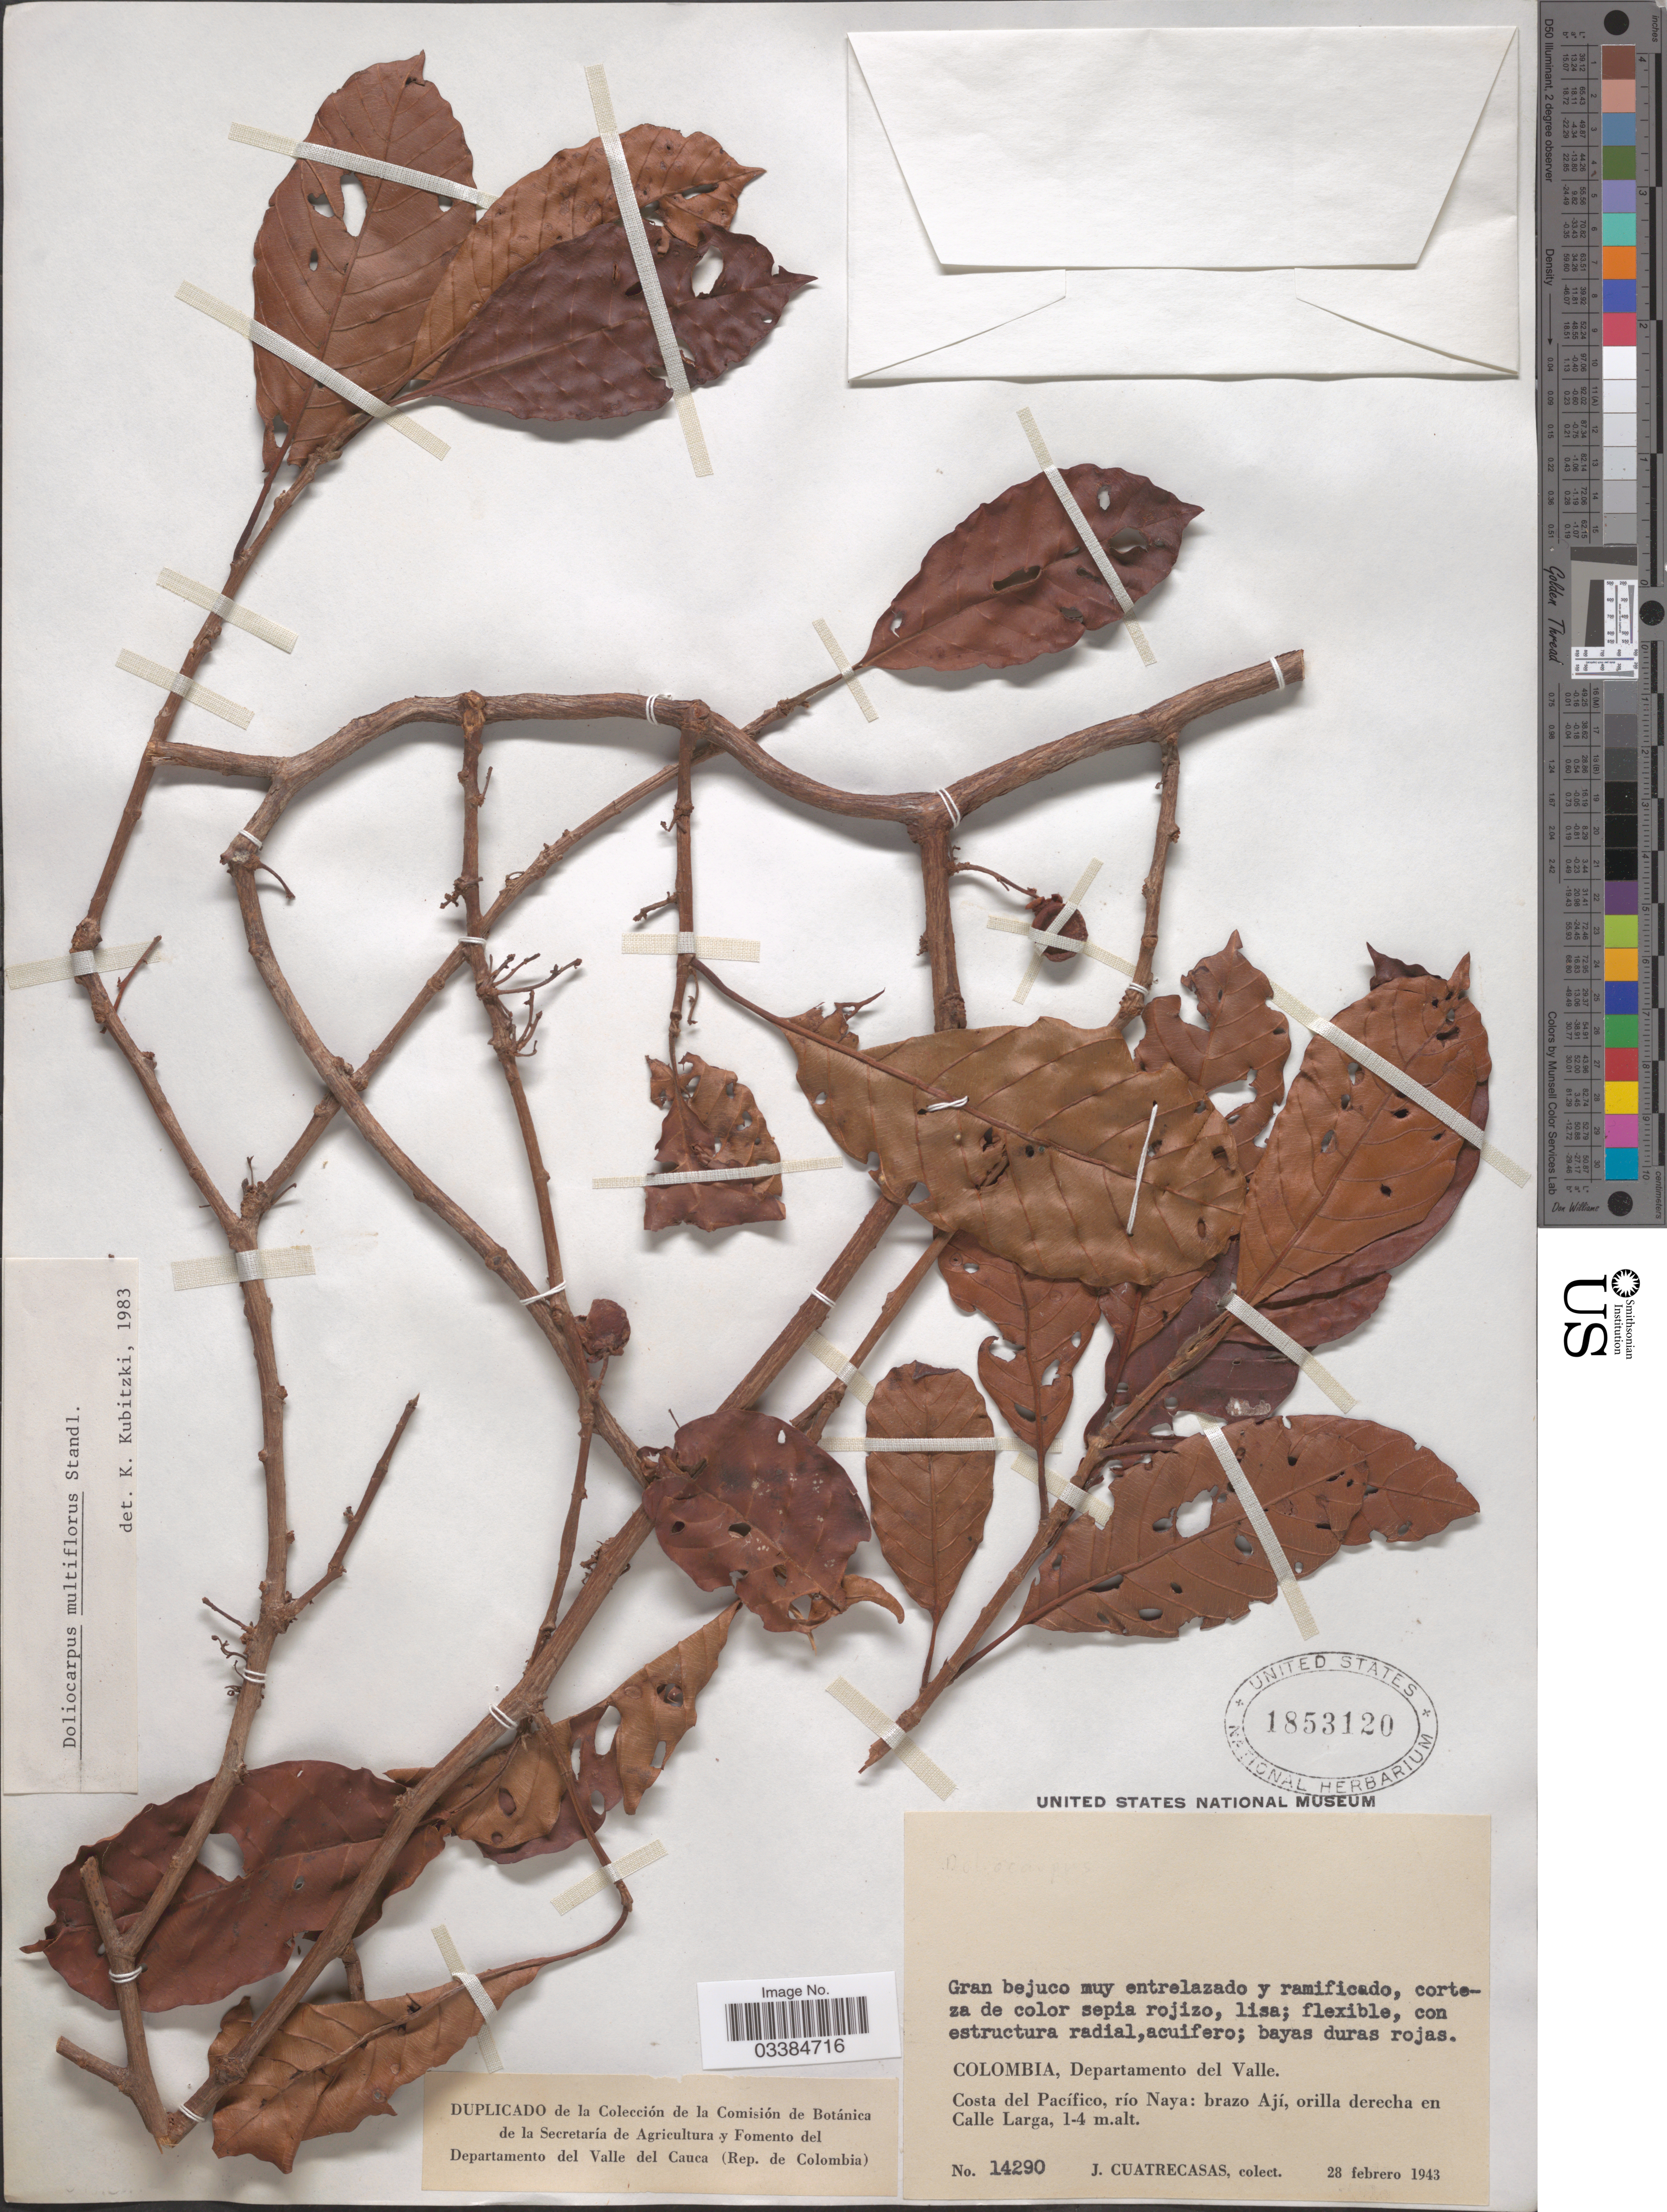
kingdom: Plantae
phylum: Tracheophyta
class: Magnoliopsida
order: Dilleniales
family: Dilleniaceae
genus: Doliocarpus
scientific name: Doliocarpus multiflorus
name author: Standl.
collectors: J. Cuatrecasas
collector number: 14290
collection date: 1943-02-28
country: Colombia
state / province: Valle del Cauca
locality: Departamento del Valle. Costa del Pacífico, río Naya: brazo Ají, orilla derecha en Calle Larga.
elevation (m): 1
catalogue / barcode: US 1853120